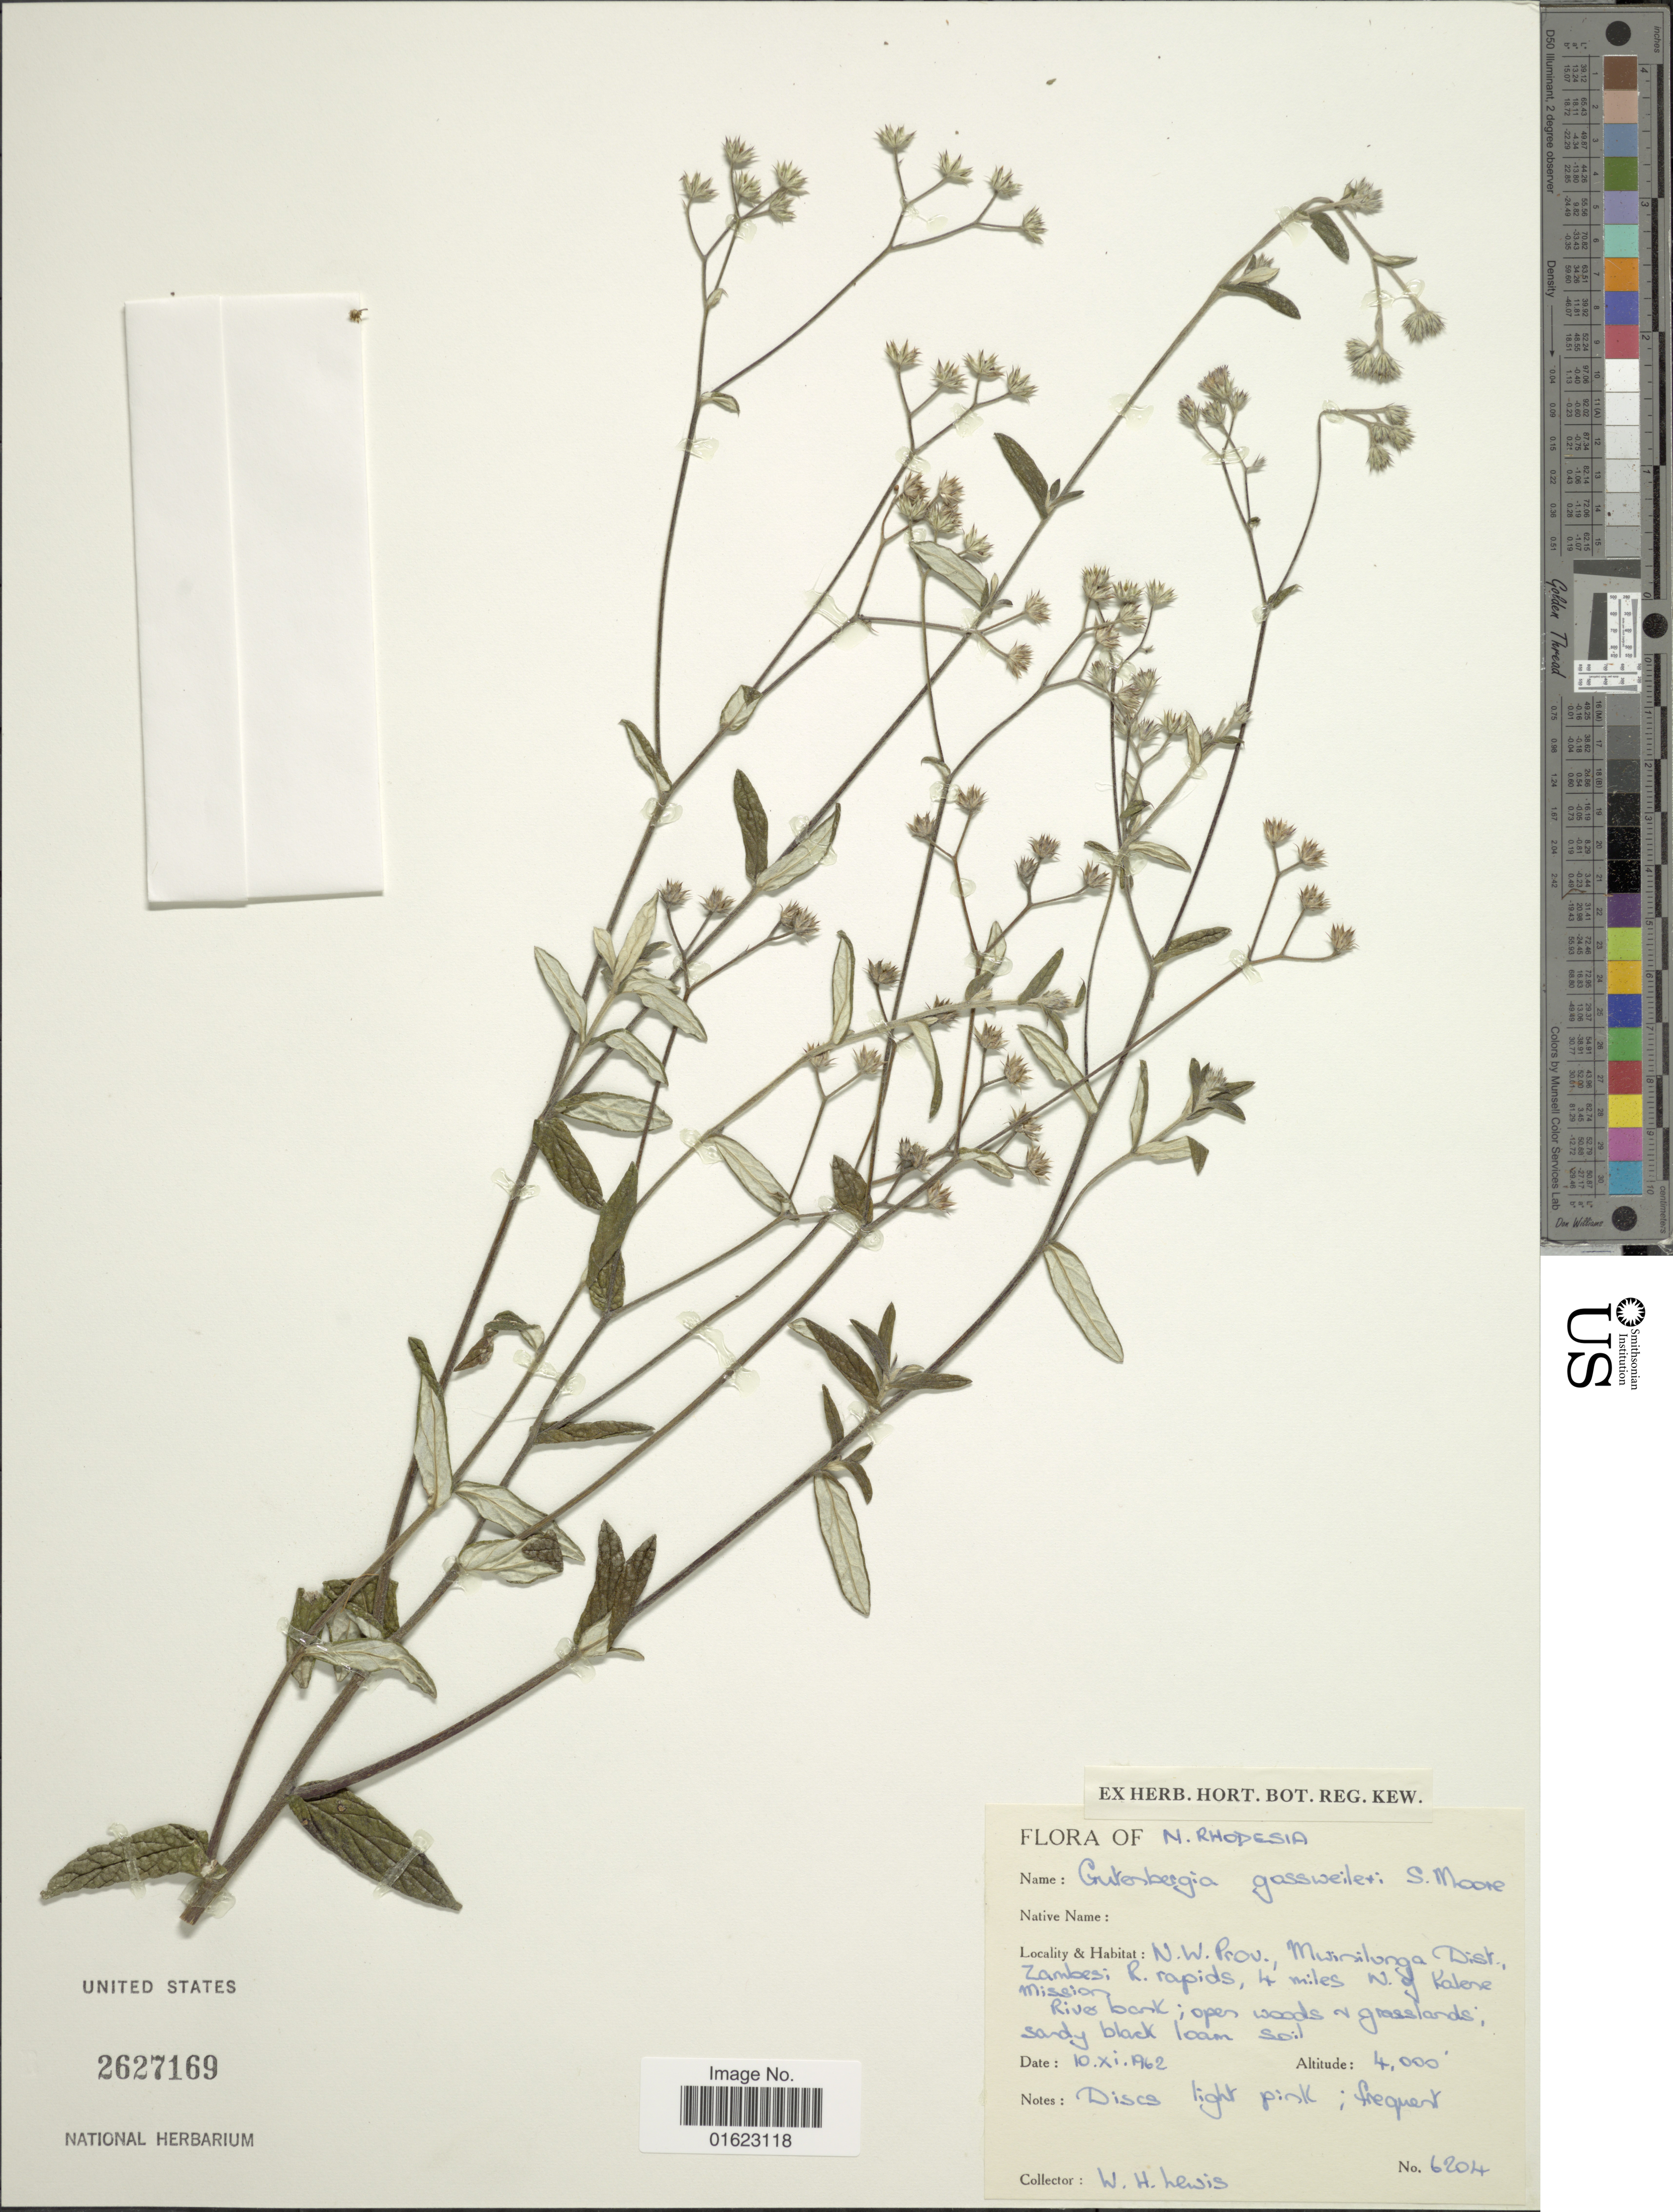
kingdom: Plantae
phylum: Tracheophyta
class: Magnoliopsida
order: Asterales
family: Asteraceae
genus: Gutenbergia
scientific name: Gutenbergia gossweileri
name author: S. Moore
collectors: W. H. Lewis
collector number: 6204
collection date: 1962-11-10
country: Zambia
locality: N. Rhodesia. N.W. Prov., Mwinilunga Dist., Zambesi R. rapids, 4miles N. of Kalene Mission.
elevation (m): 1219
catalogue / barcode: US 2627169